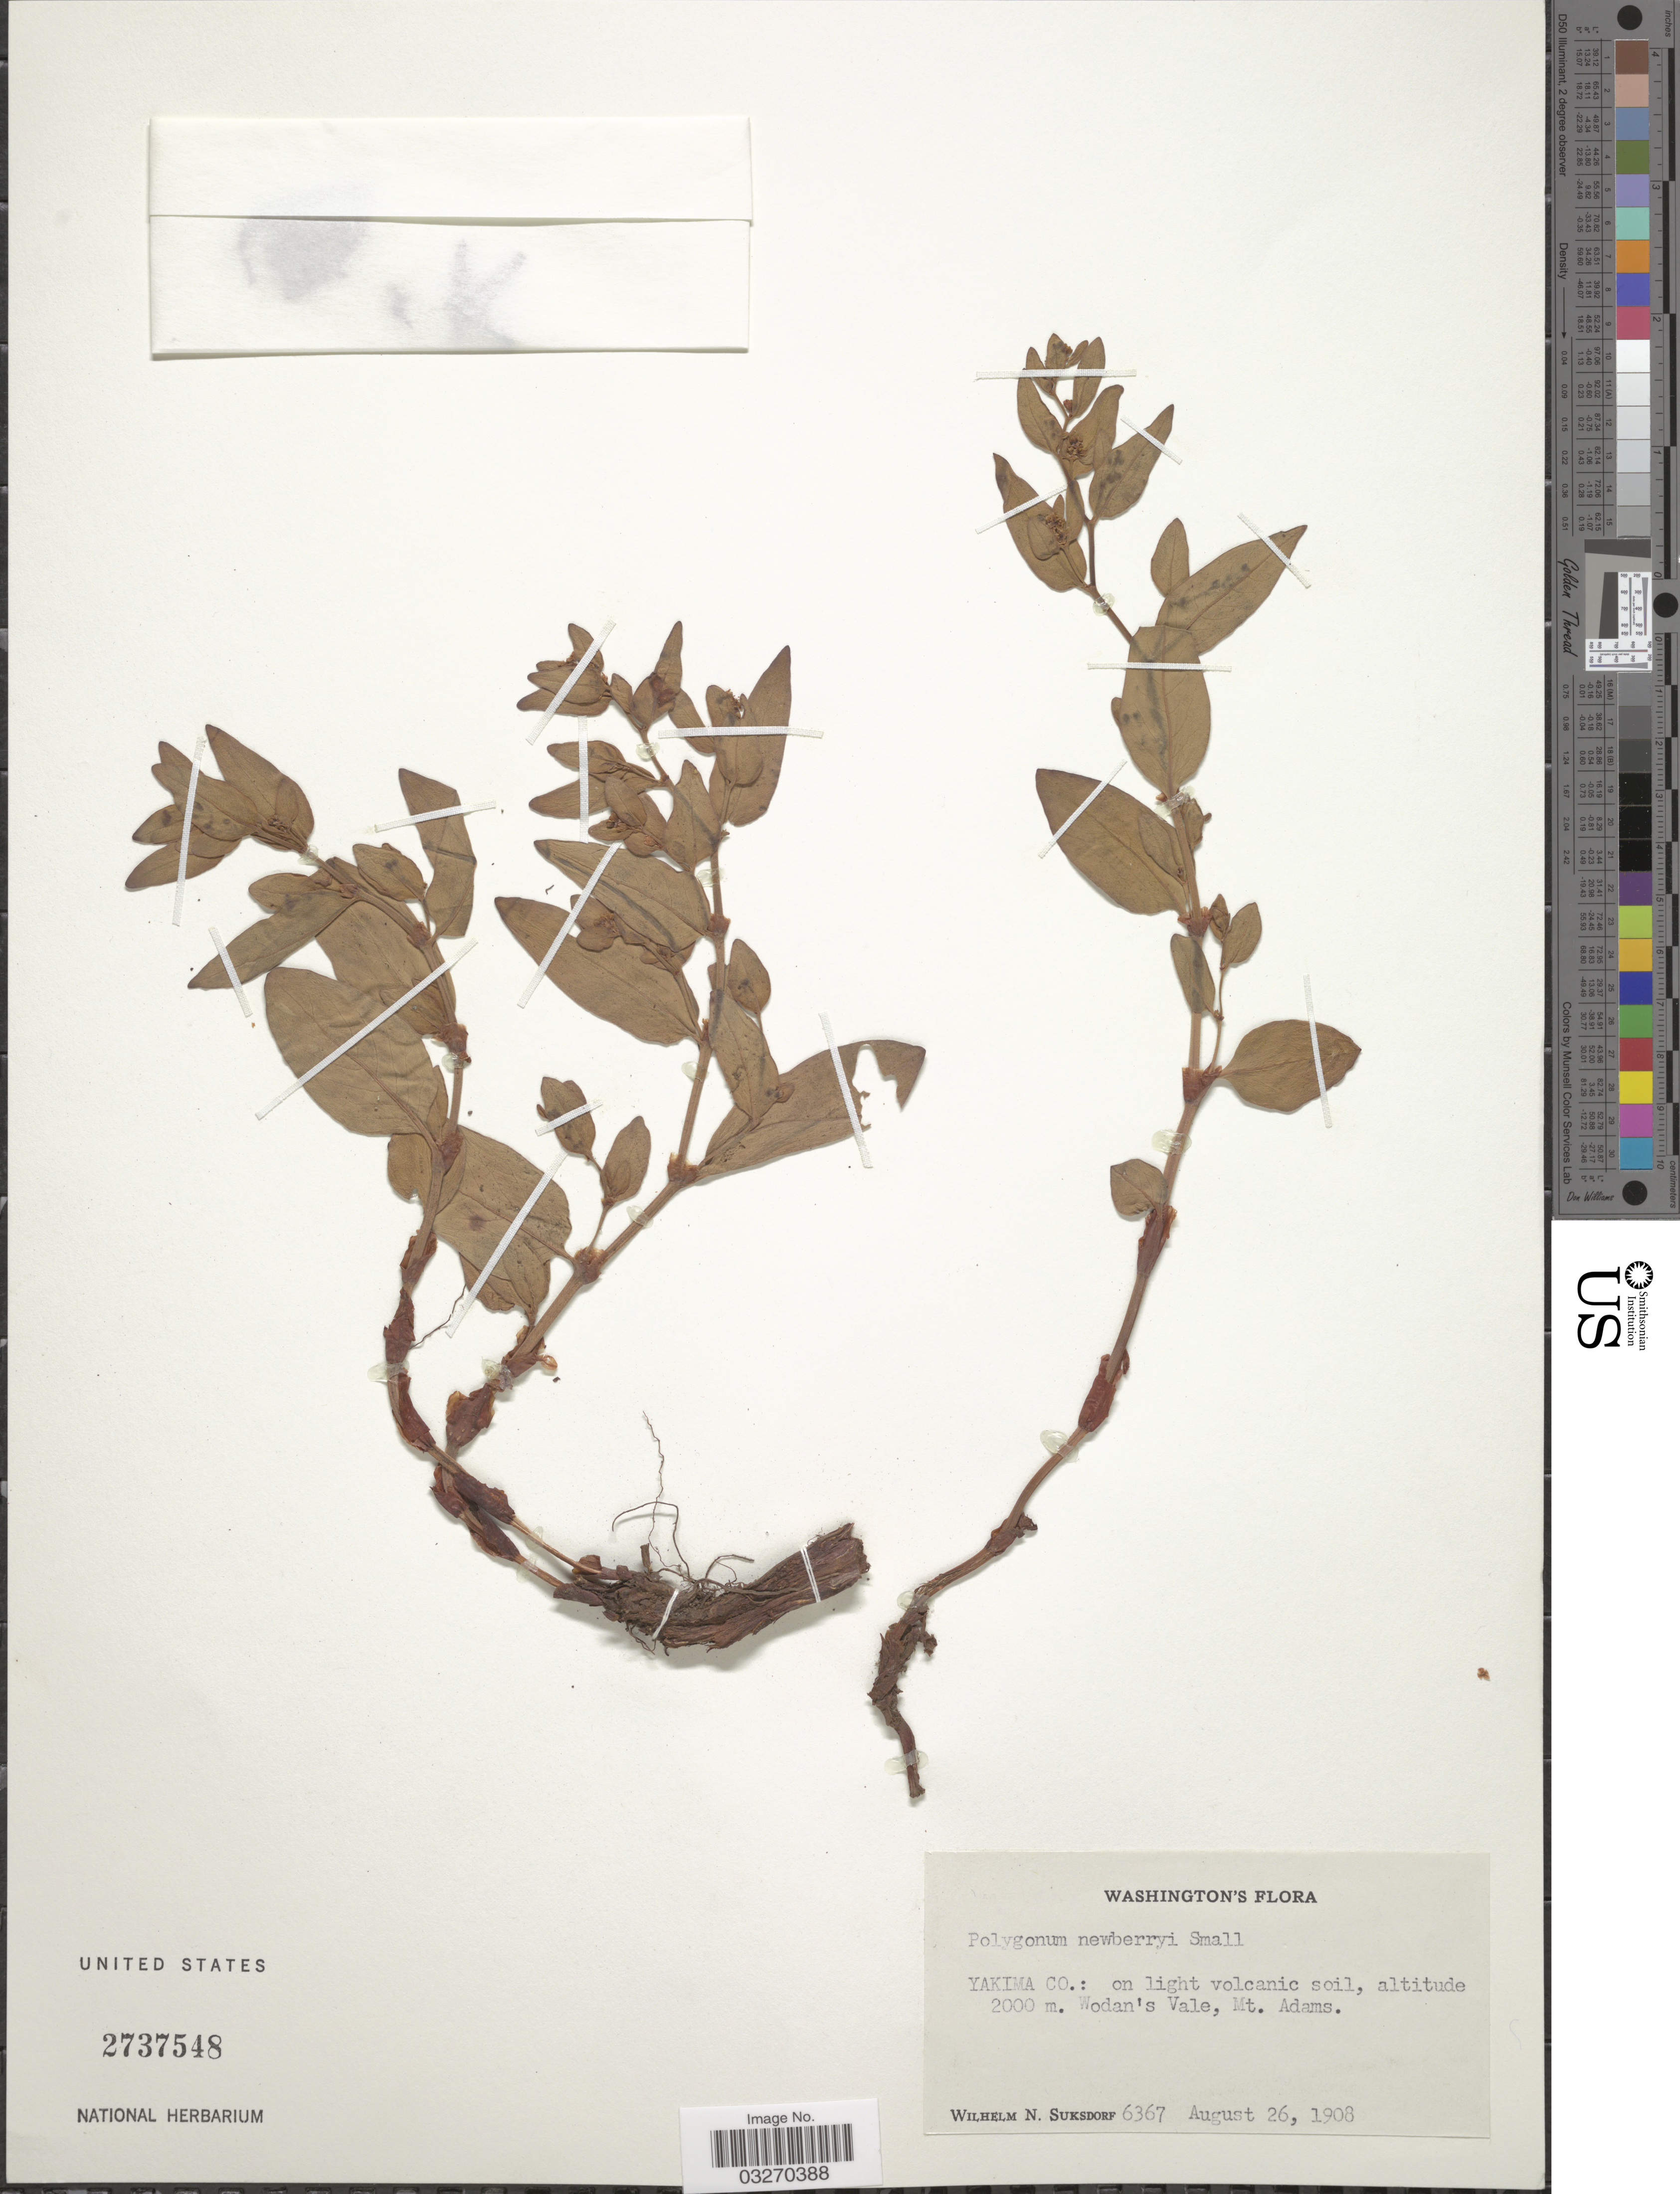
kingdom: Plantae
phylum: Tracheophyta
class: Magnoliopsida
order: Caryophyllales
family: Polygonaceae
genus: Koenigia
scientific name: Koenigia davisiae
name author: (W.H. Brewer ex A. Gray) T.M. Schust. & Reveal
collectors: W. N. Suksdorf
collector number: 6367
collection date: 1908-08-26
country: United States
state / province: Washington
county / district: Yakima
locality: Yakima Co.: on light volcanic soil. Wodan's Vale, Mt. Adams.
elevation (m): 2000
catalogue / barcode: US 2737548